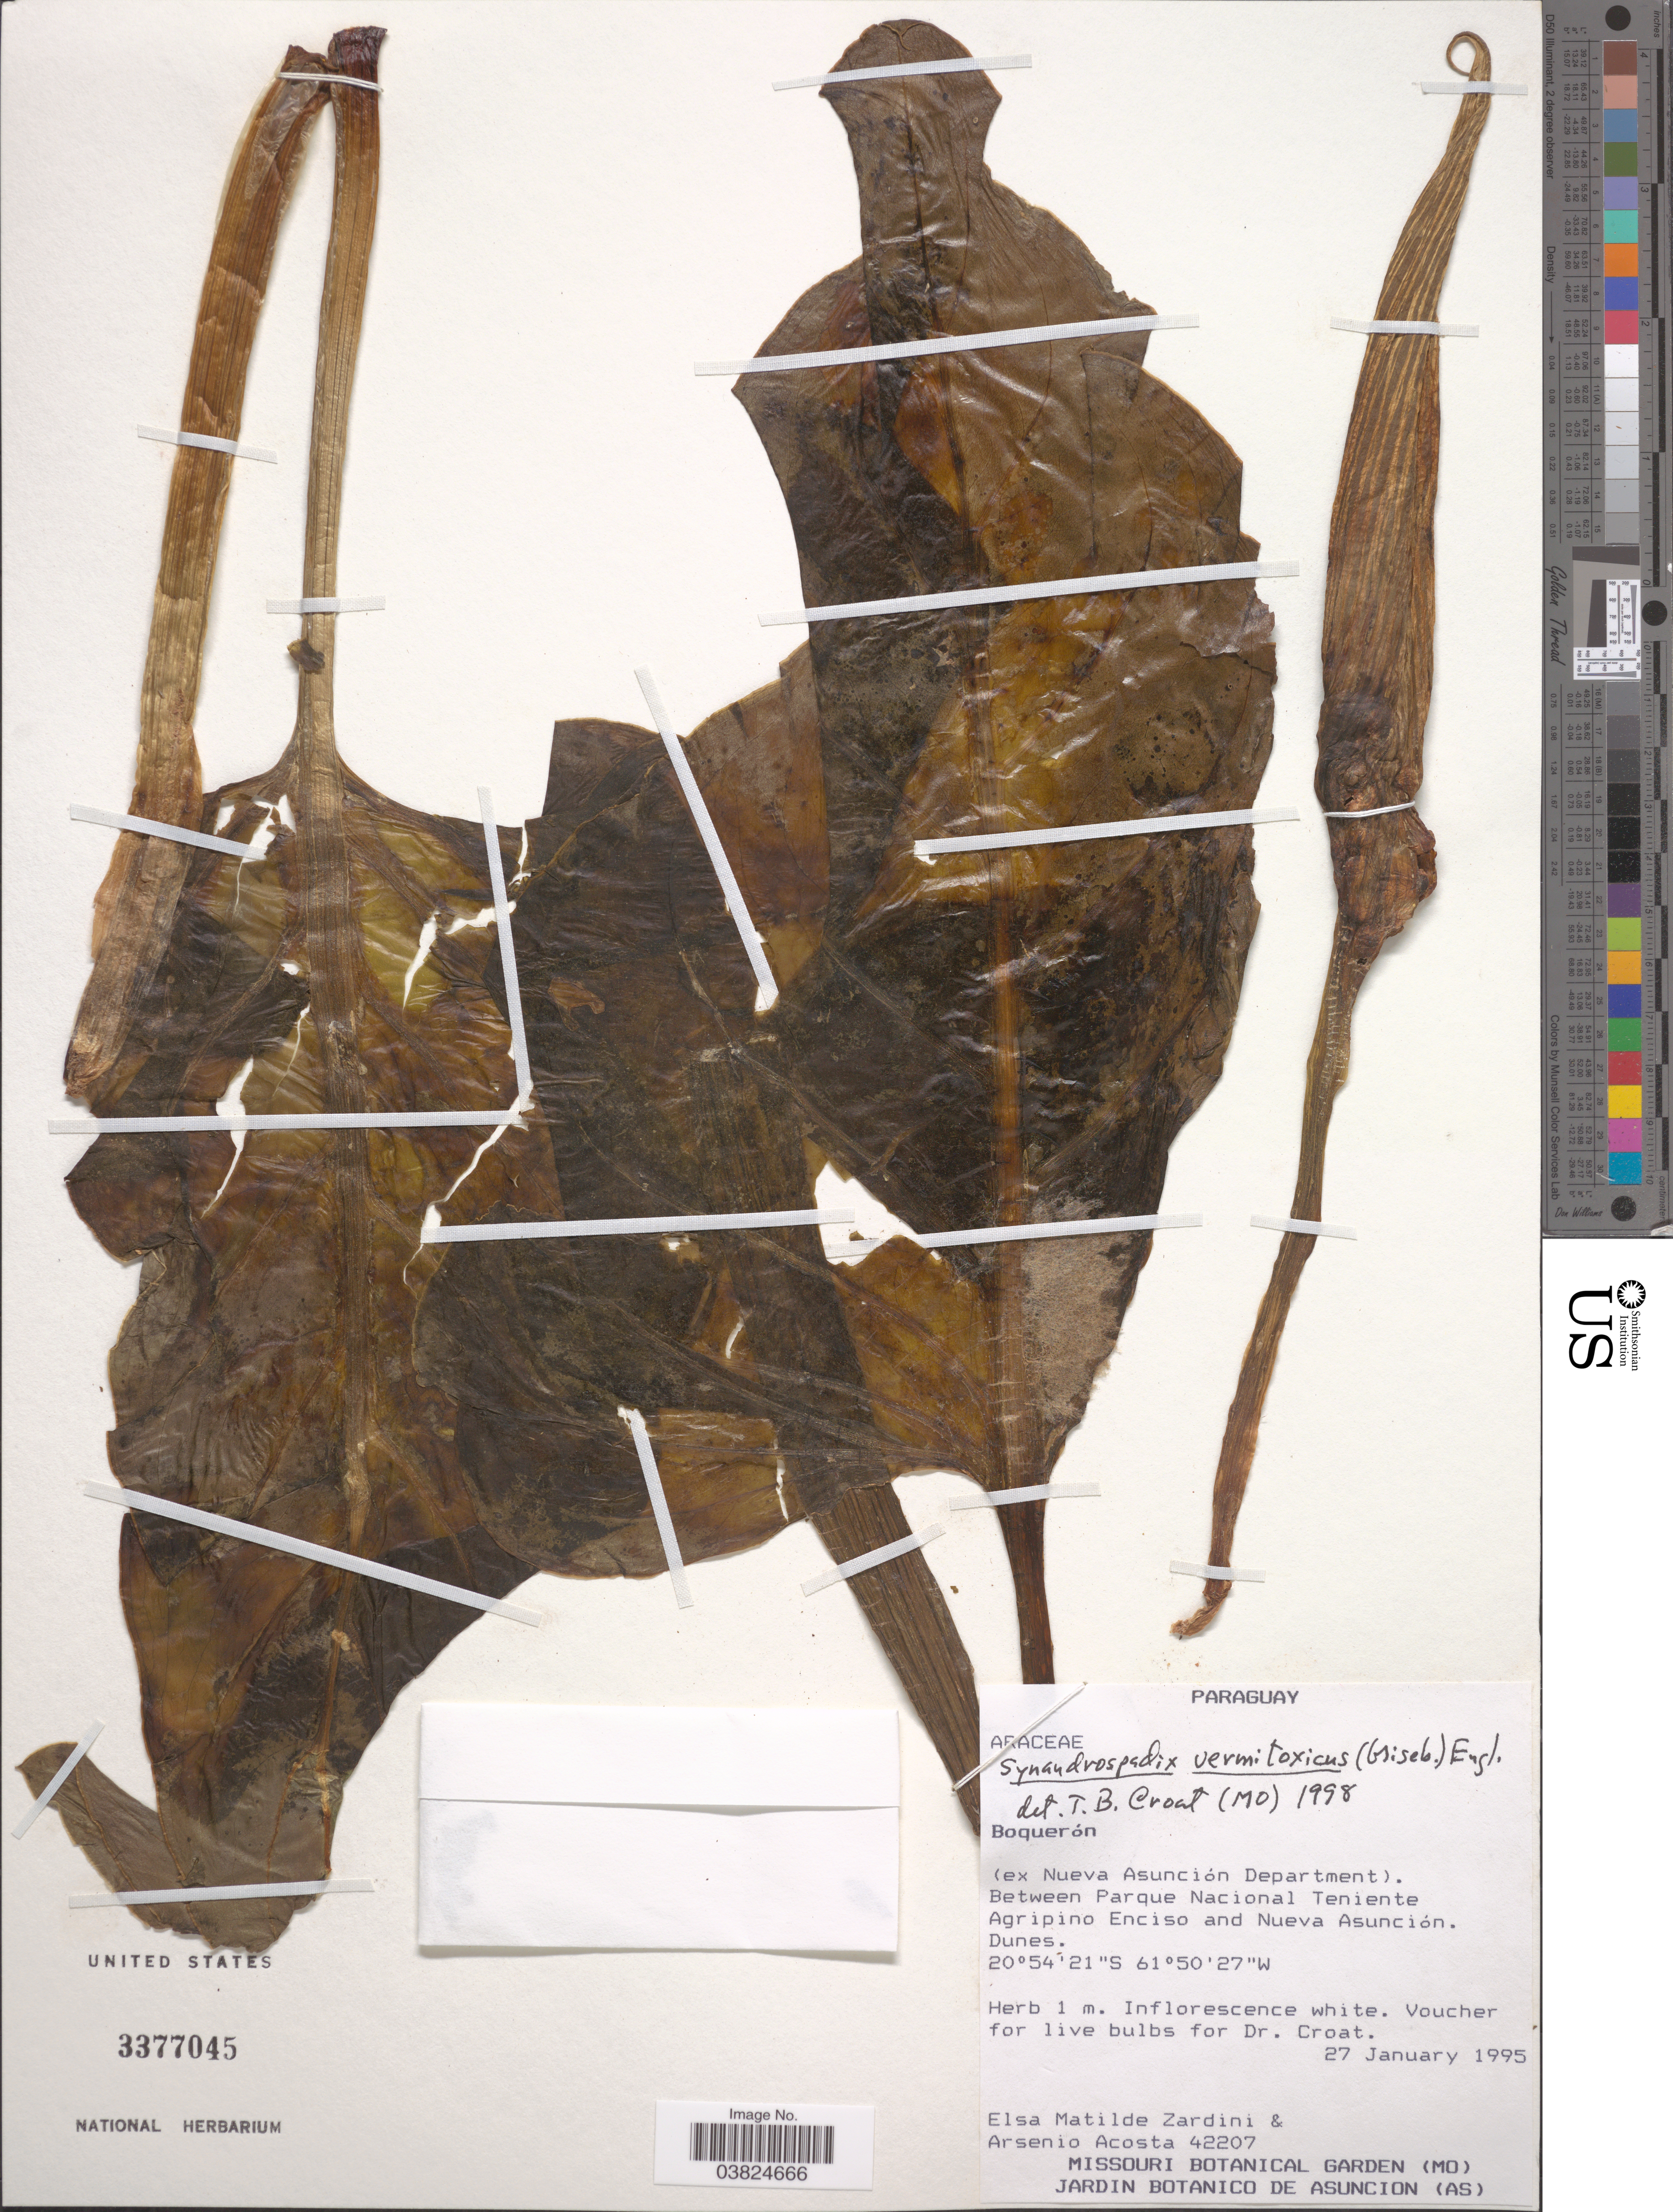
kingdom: Plantae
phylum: Tracheophyta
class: Liliopsida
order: Alismatales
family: Araceae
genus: Synandrospadix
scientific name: Synandrospadix vermitoxicus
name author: (Griseb.) Engl.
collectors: E. M. Zardini & A. Acosta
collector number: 42207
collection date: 1995-01-27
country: Paraguay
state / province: Boqueron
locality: (ex Nueva Asunción Department). Between Parque Nacional Teniente Agripino Enciso and Nueva Asunción.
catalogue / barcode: US 3377045